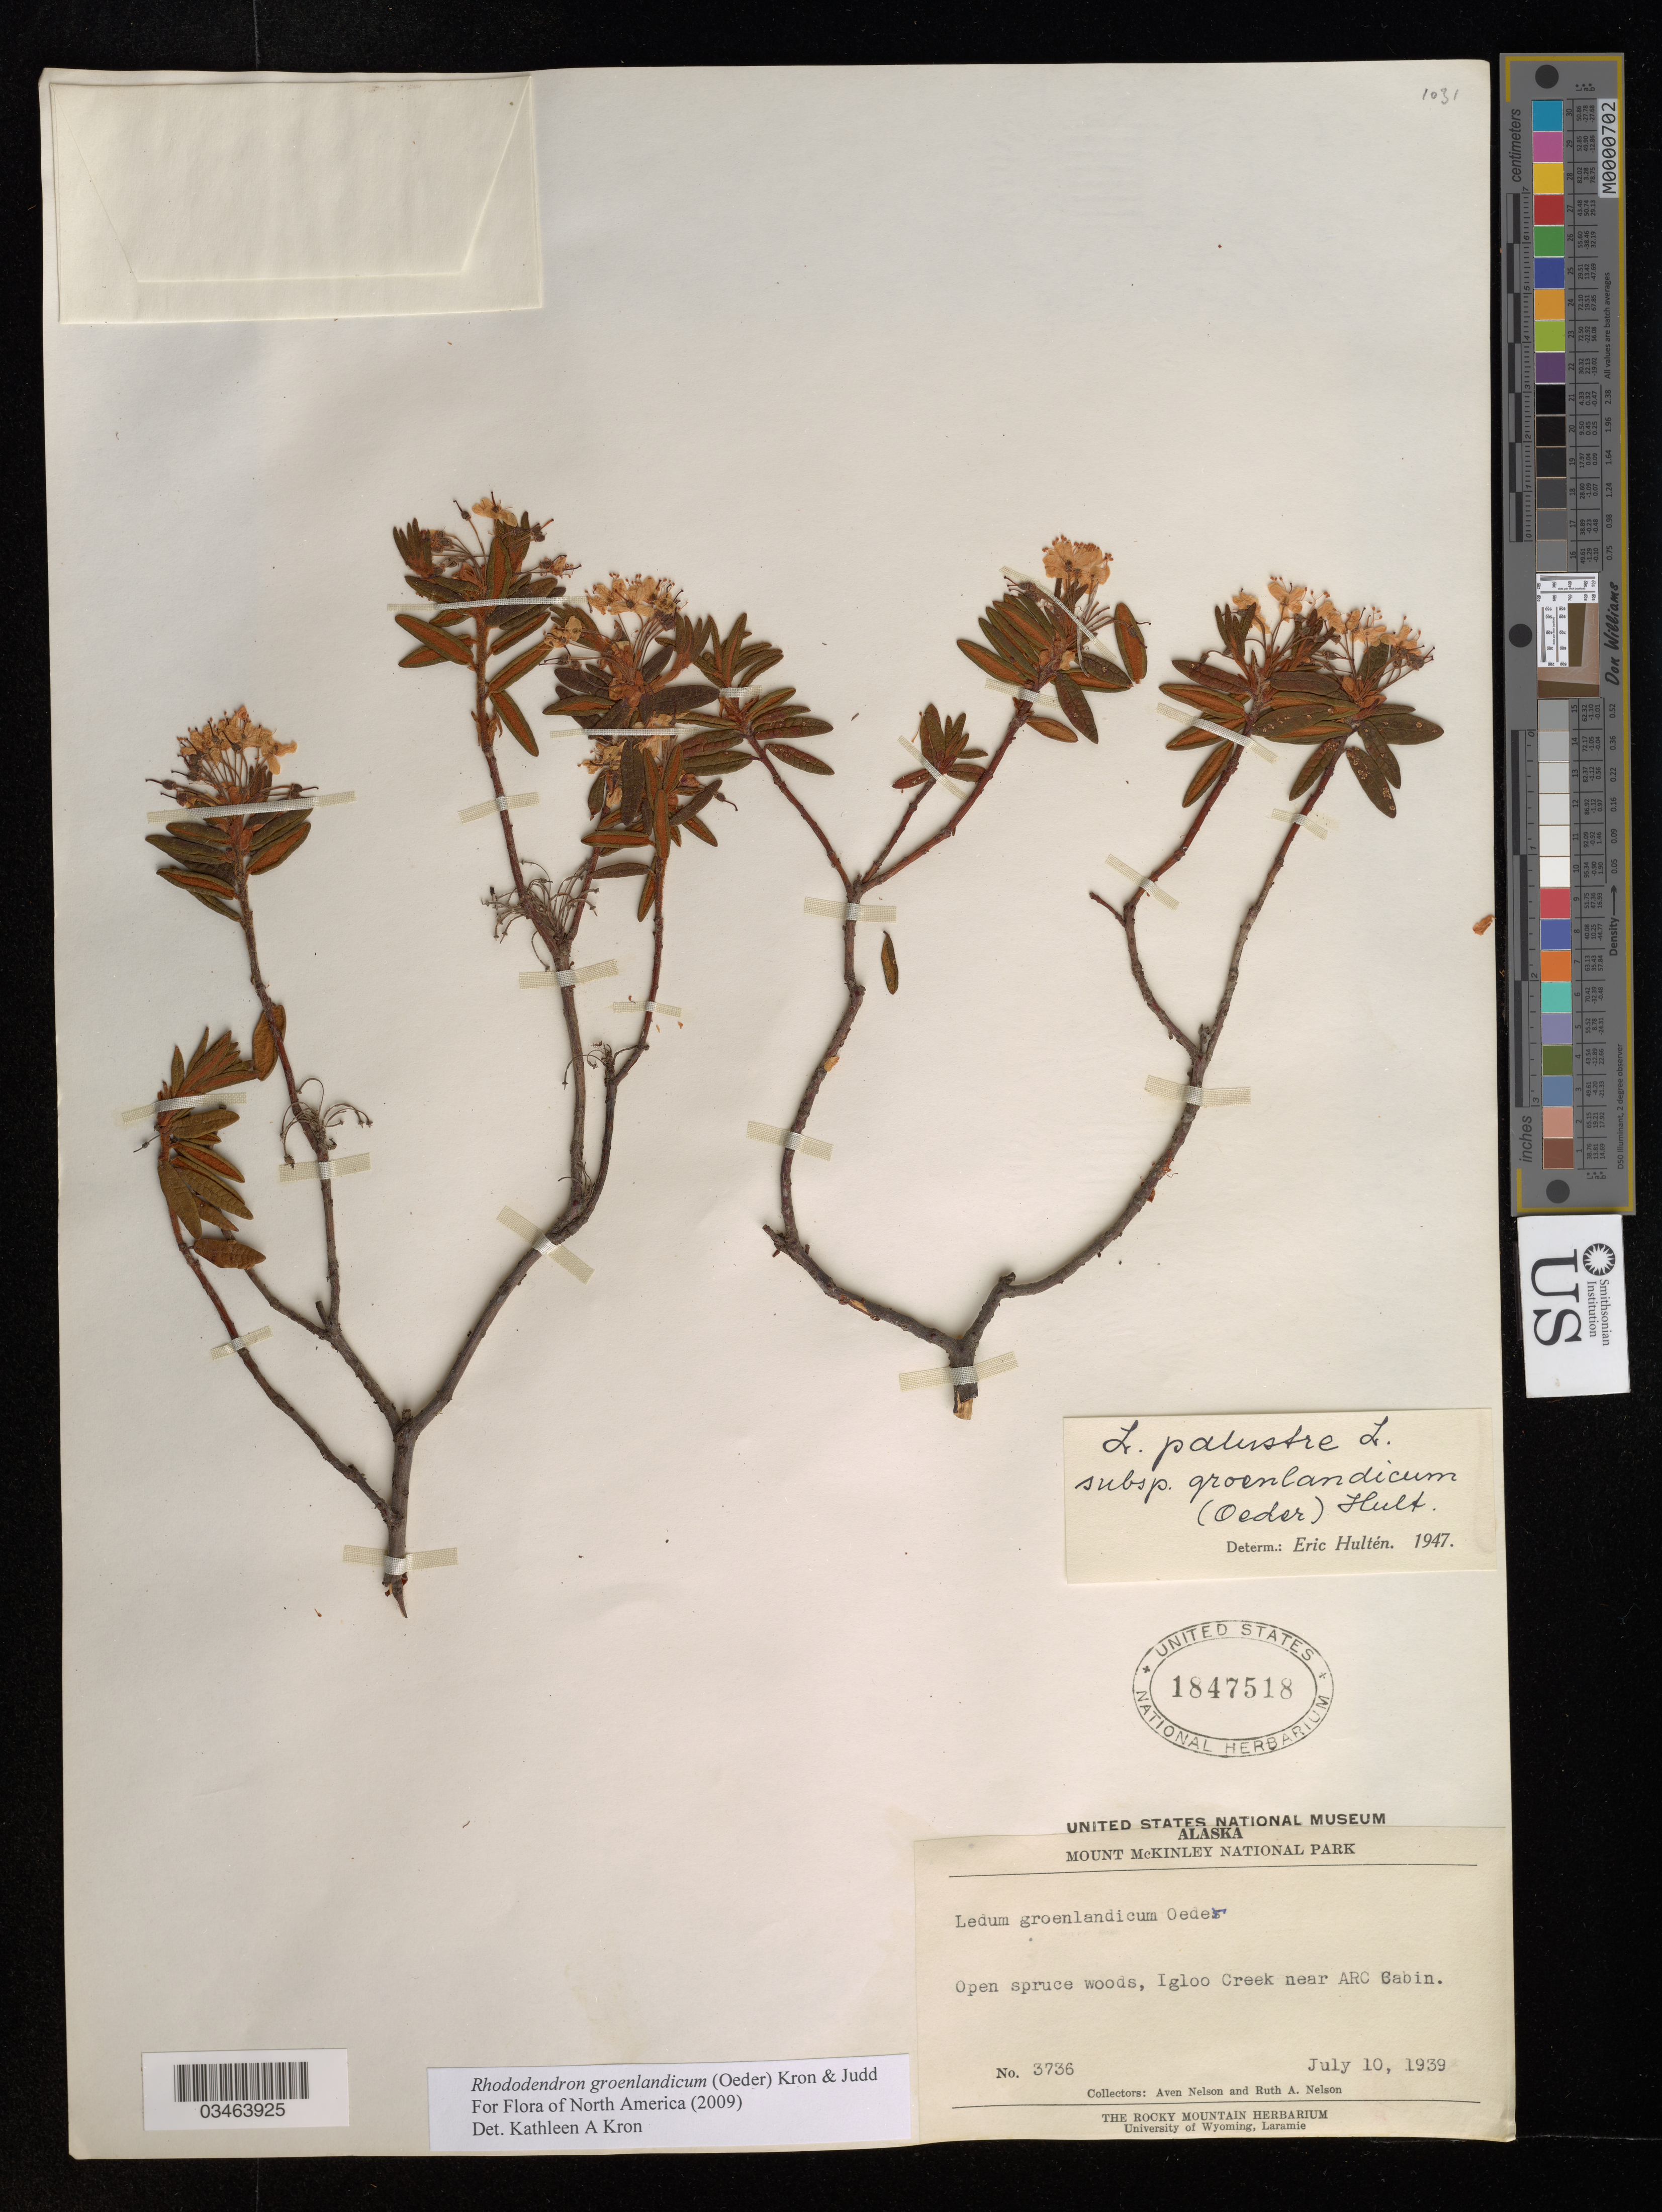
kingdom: Plantae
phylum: Tracheophyta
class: Magnoliopsida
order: Ericales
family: Ericaceae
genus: Rhododendron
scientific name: Rhododendron groenlandicum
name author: (Oeder) Kron & Judd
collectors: A. Nelson & R. A. Nelson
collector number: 3736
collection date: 1939-07-10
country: United States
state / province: Alaska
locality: Mount McKinley National Park. Igloo Creek near ARC Cabin.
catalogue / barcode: US 1847518